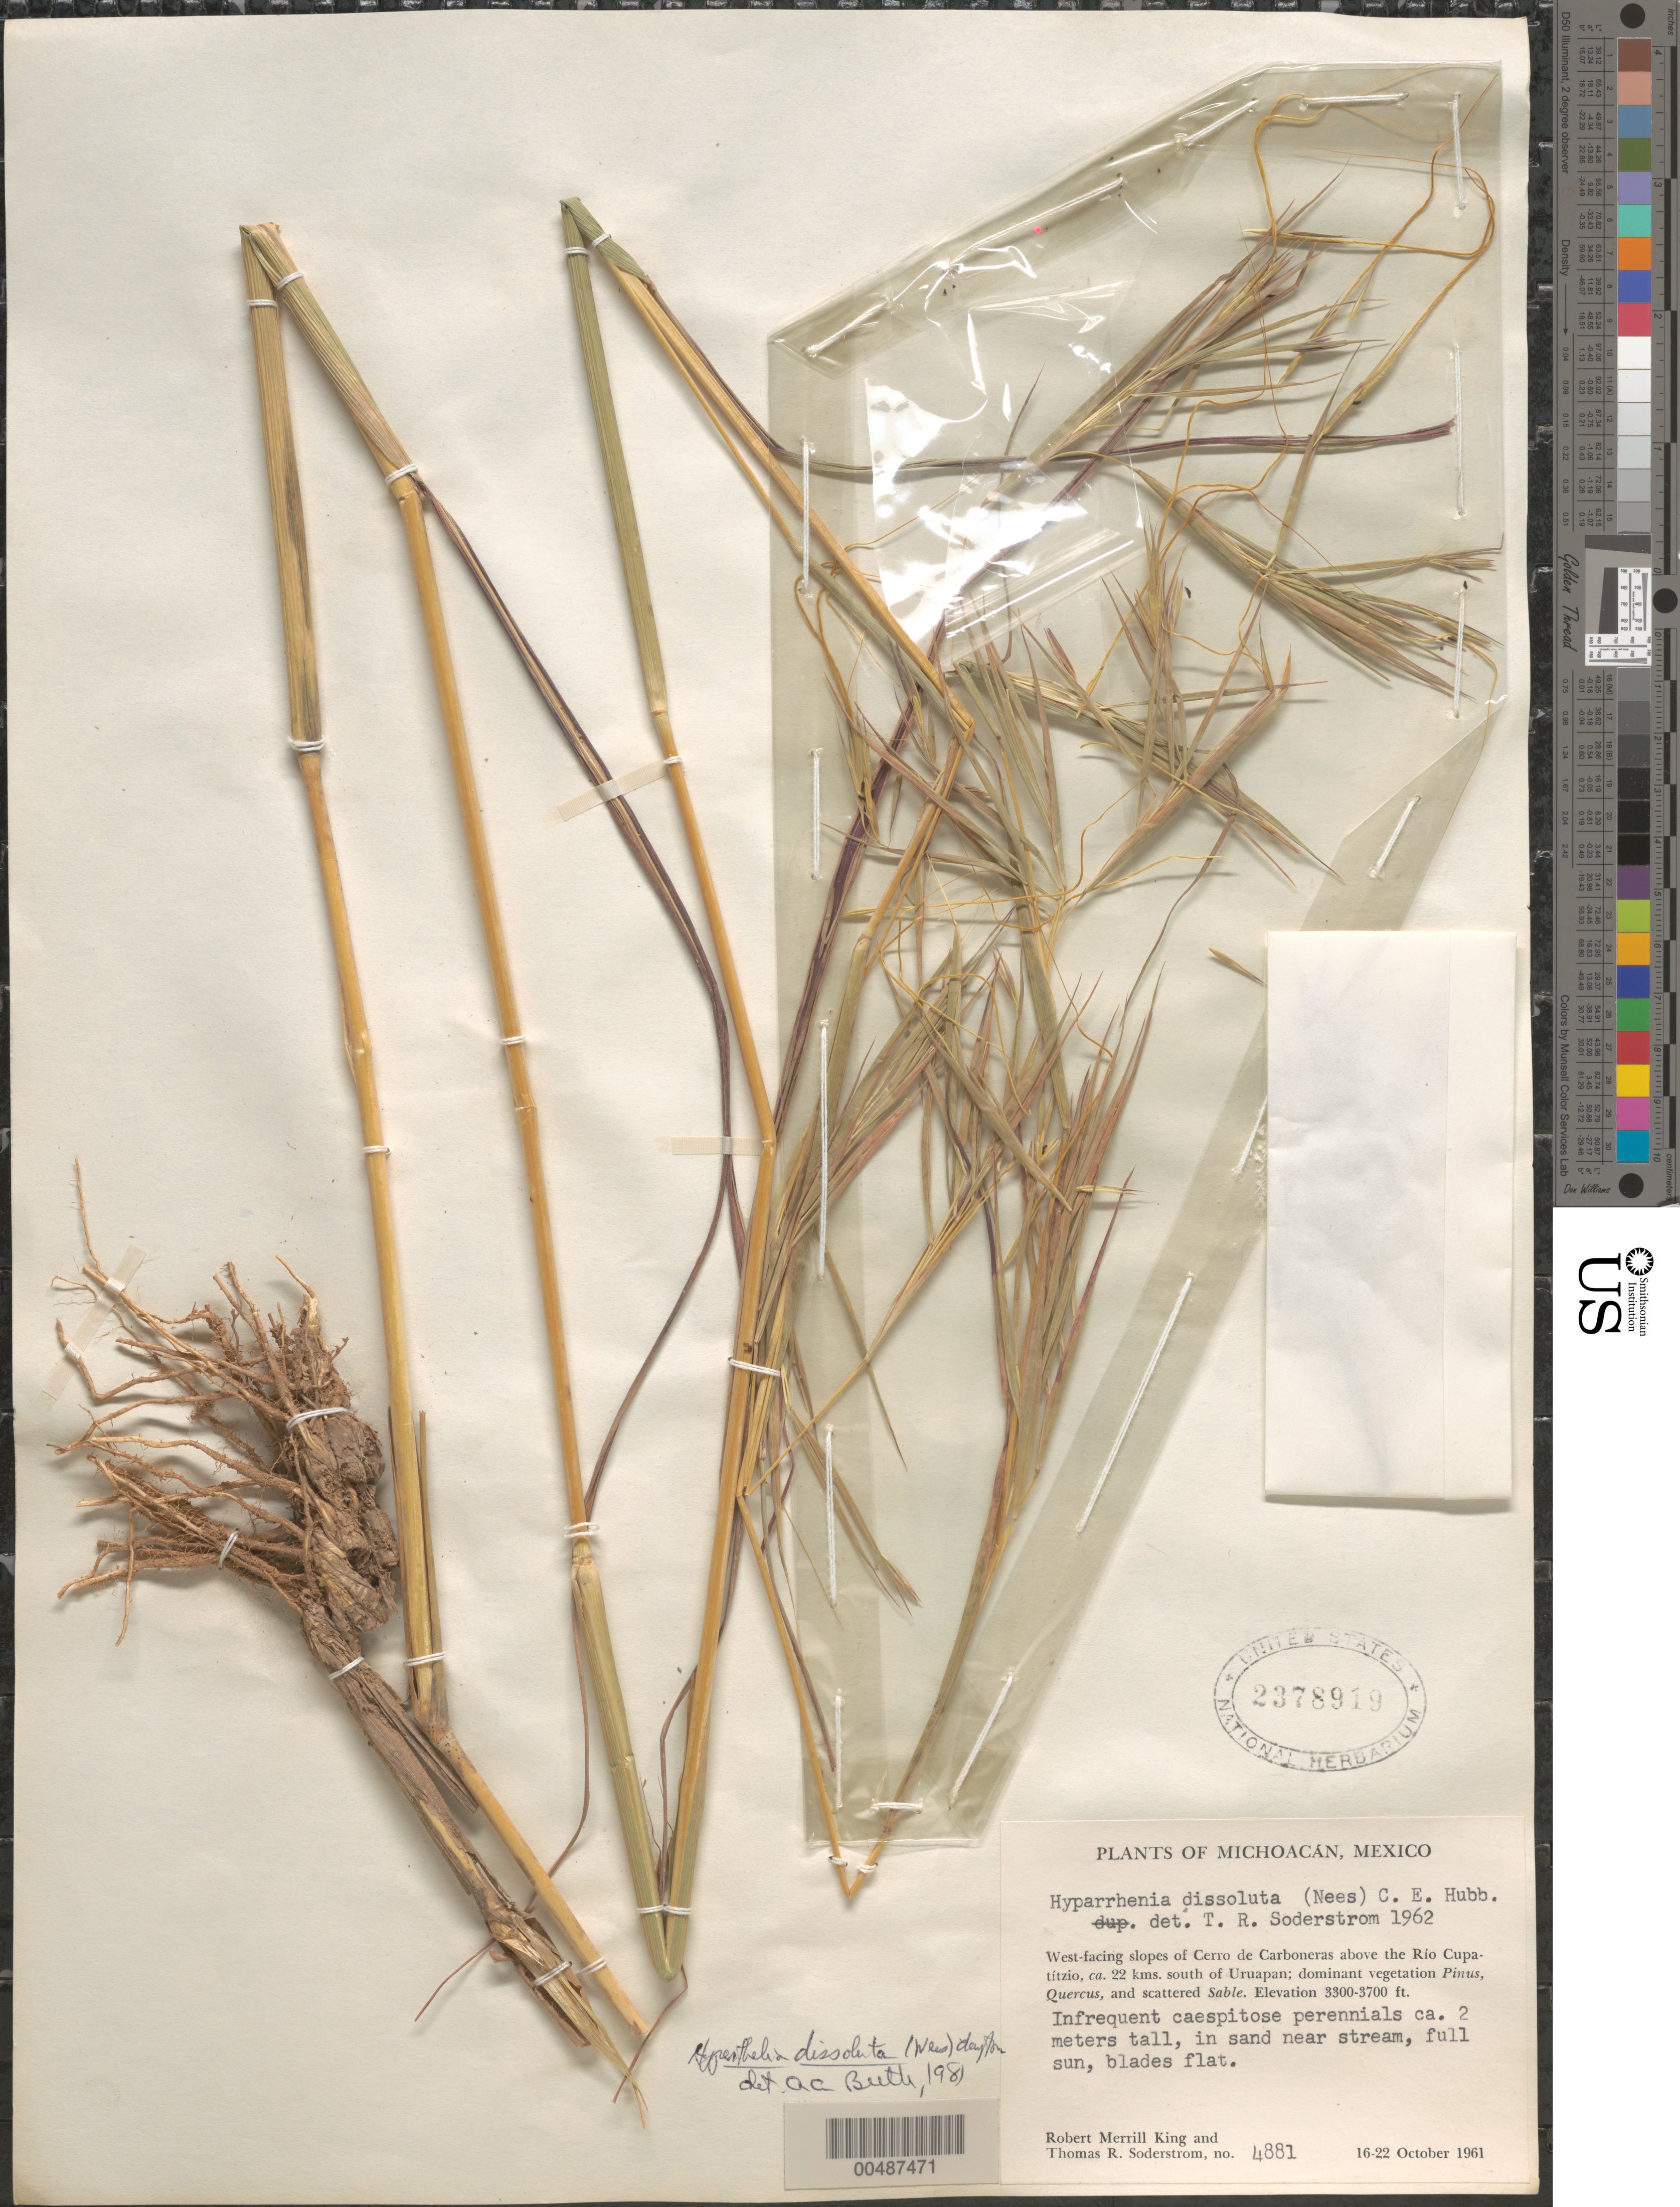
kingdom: Plantae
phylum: Tracheophyta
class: Liliopsida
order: Poales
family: Poaceae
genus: Hyperthelia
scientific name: Hyperthelia dissoluta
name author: (Nees ex Steud.) Clayton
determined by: Beetle, Alan A.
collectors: R. M. King & T. R. Soderstrom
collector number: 4881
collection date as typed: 16 Oct 1961 to 22 Oct 1961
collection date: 1961-10-16/1961-10-22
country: Mexico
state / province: Michoacán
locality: W-facing slopes of Cerro de Carboneras above the Rio Cupat¡tzio, ca. 22 km S of Uruapan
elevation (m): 1006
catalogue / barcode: US 2378919